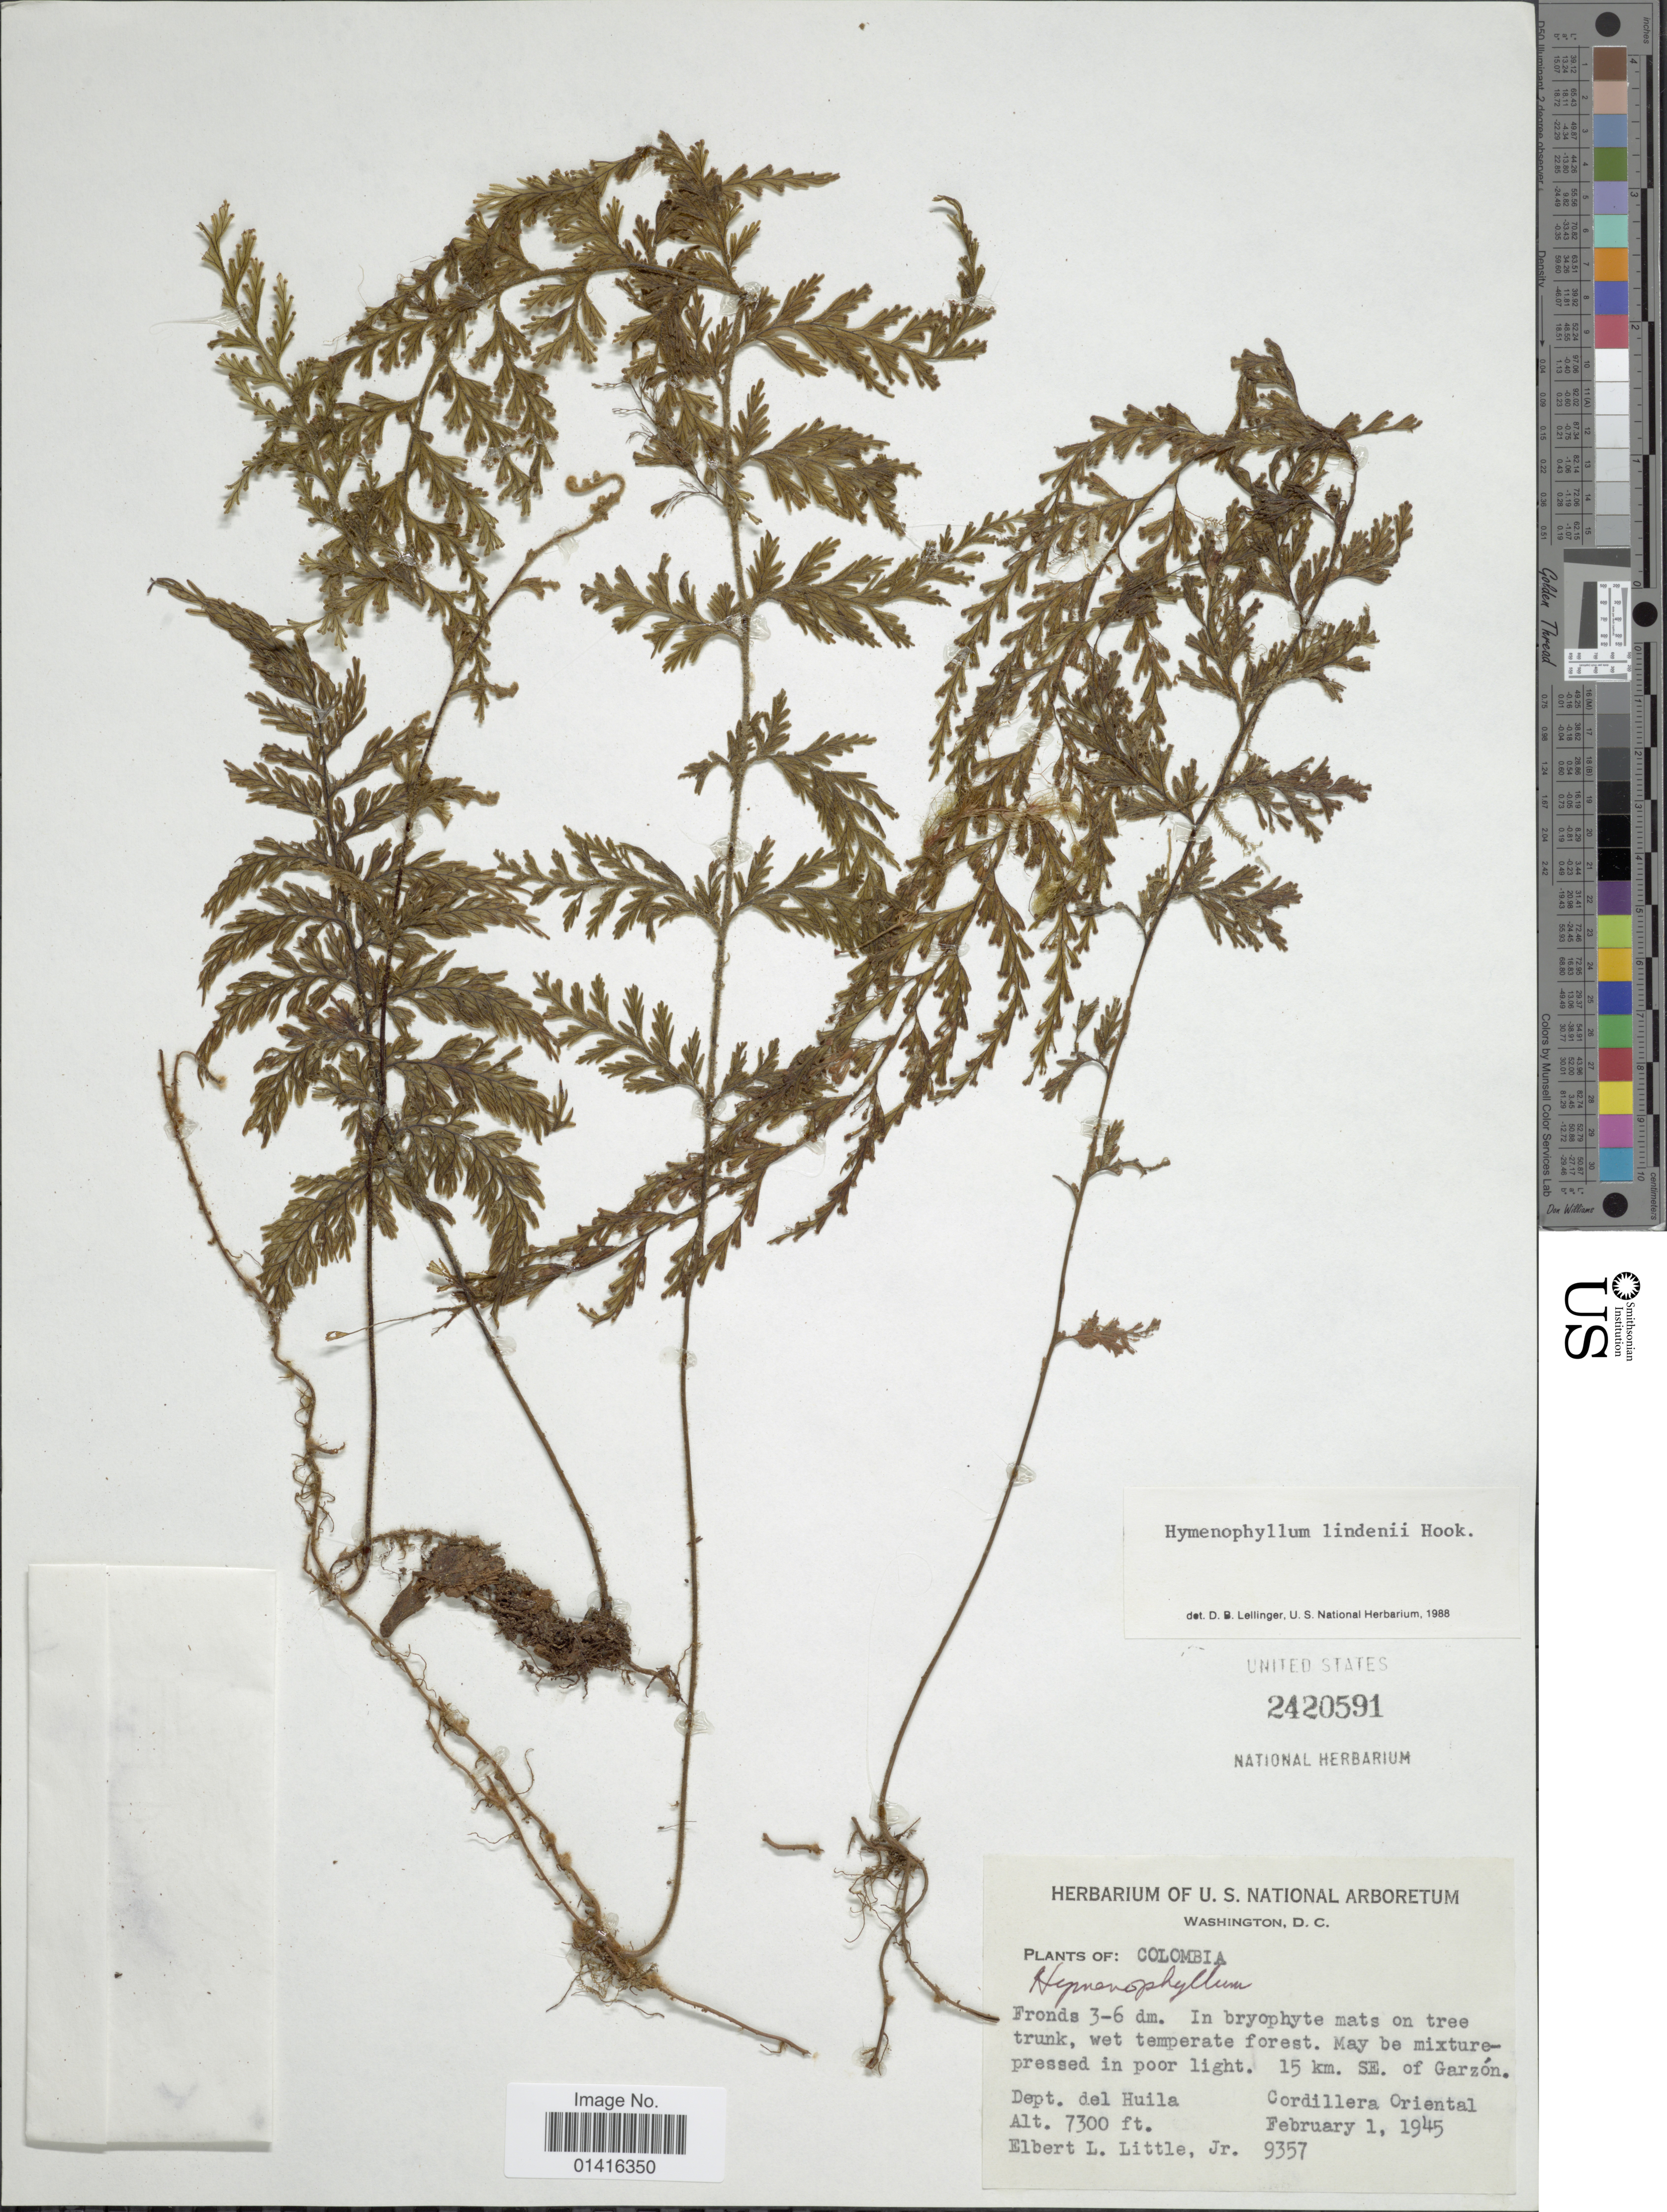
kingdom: Plantae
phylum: Tracheophyta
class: Polypodiopsida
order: Hymenophyllales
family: Hymenophyllaceae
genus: Hymenophyllum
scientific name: Hymenophyllum lindenii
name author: Hook.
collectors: E. L. Little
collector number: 9357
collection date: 1945-02-01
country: Colombia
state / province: Huila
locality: Cordillera Oriental. 15 km. SE of Garzón.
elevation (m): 2225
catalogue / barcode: US 2420591